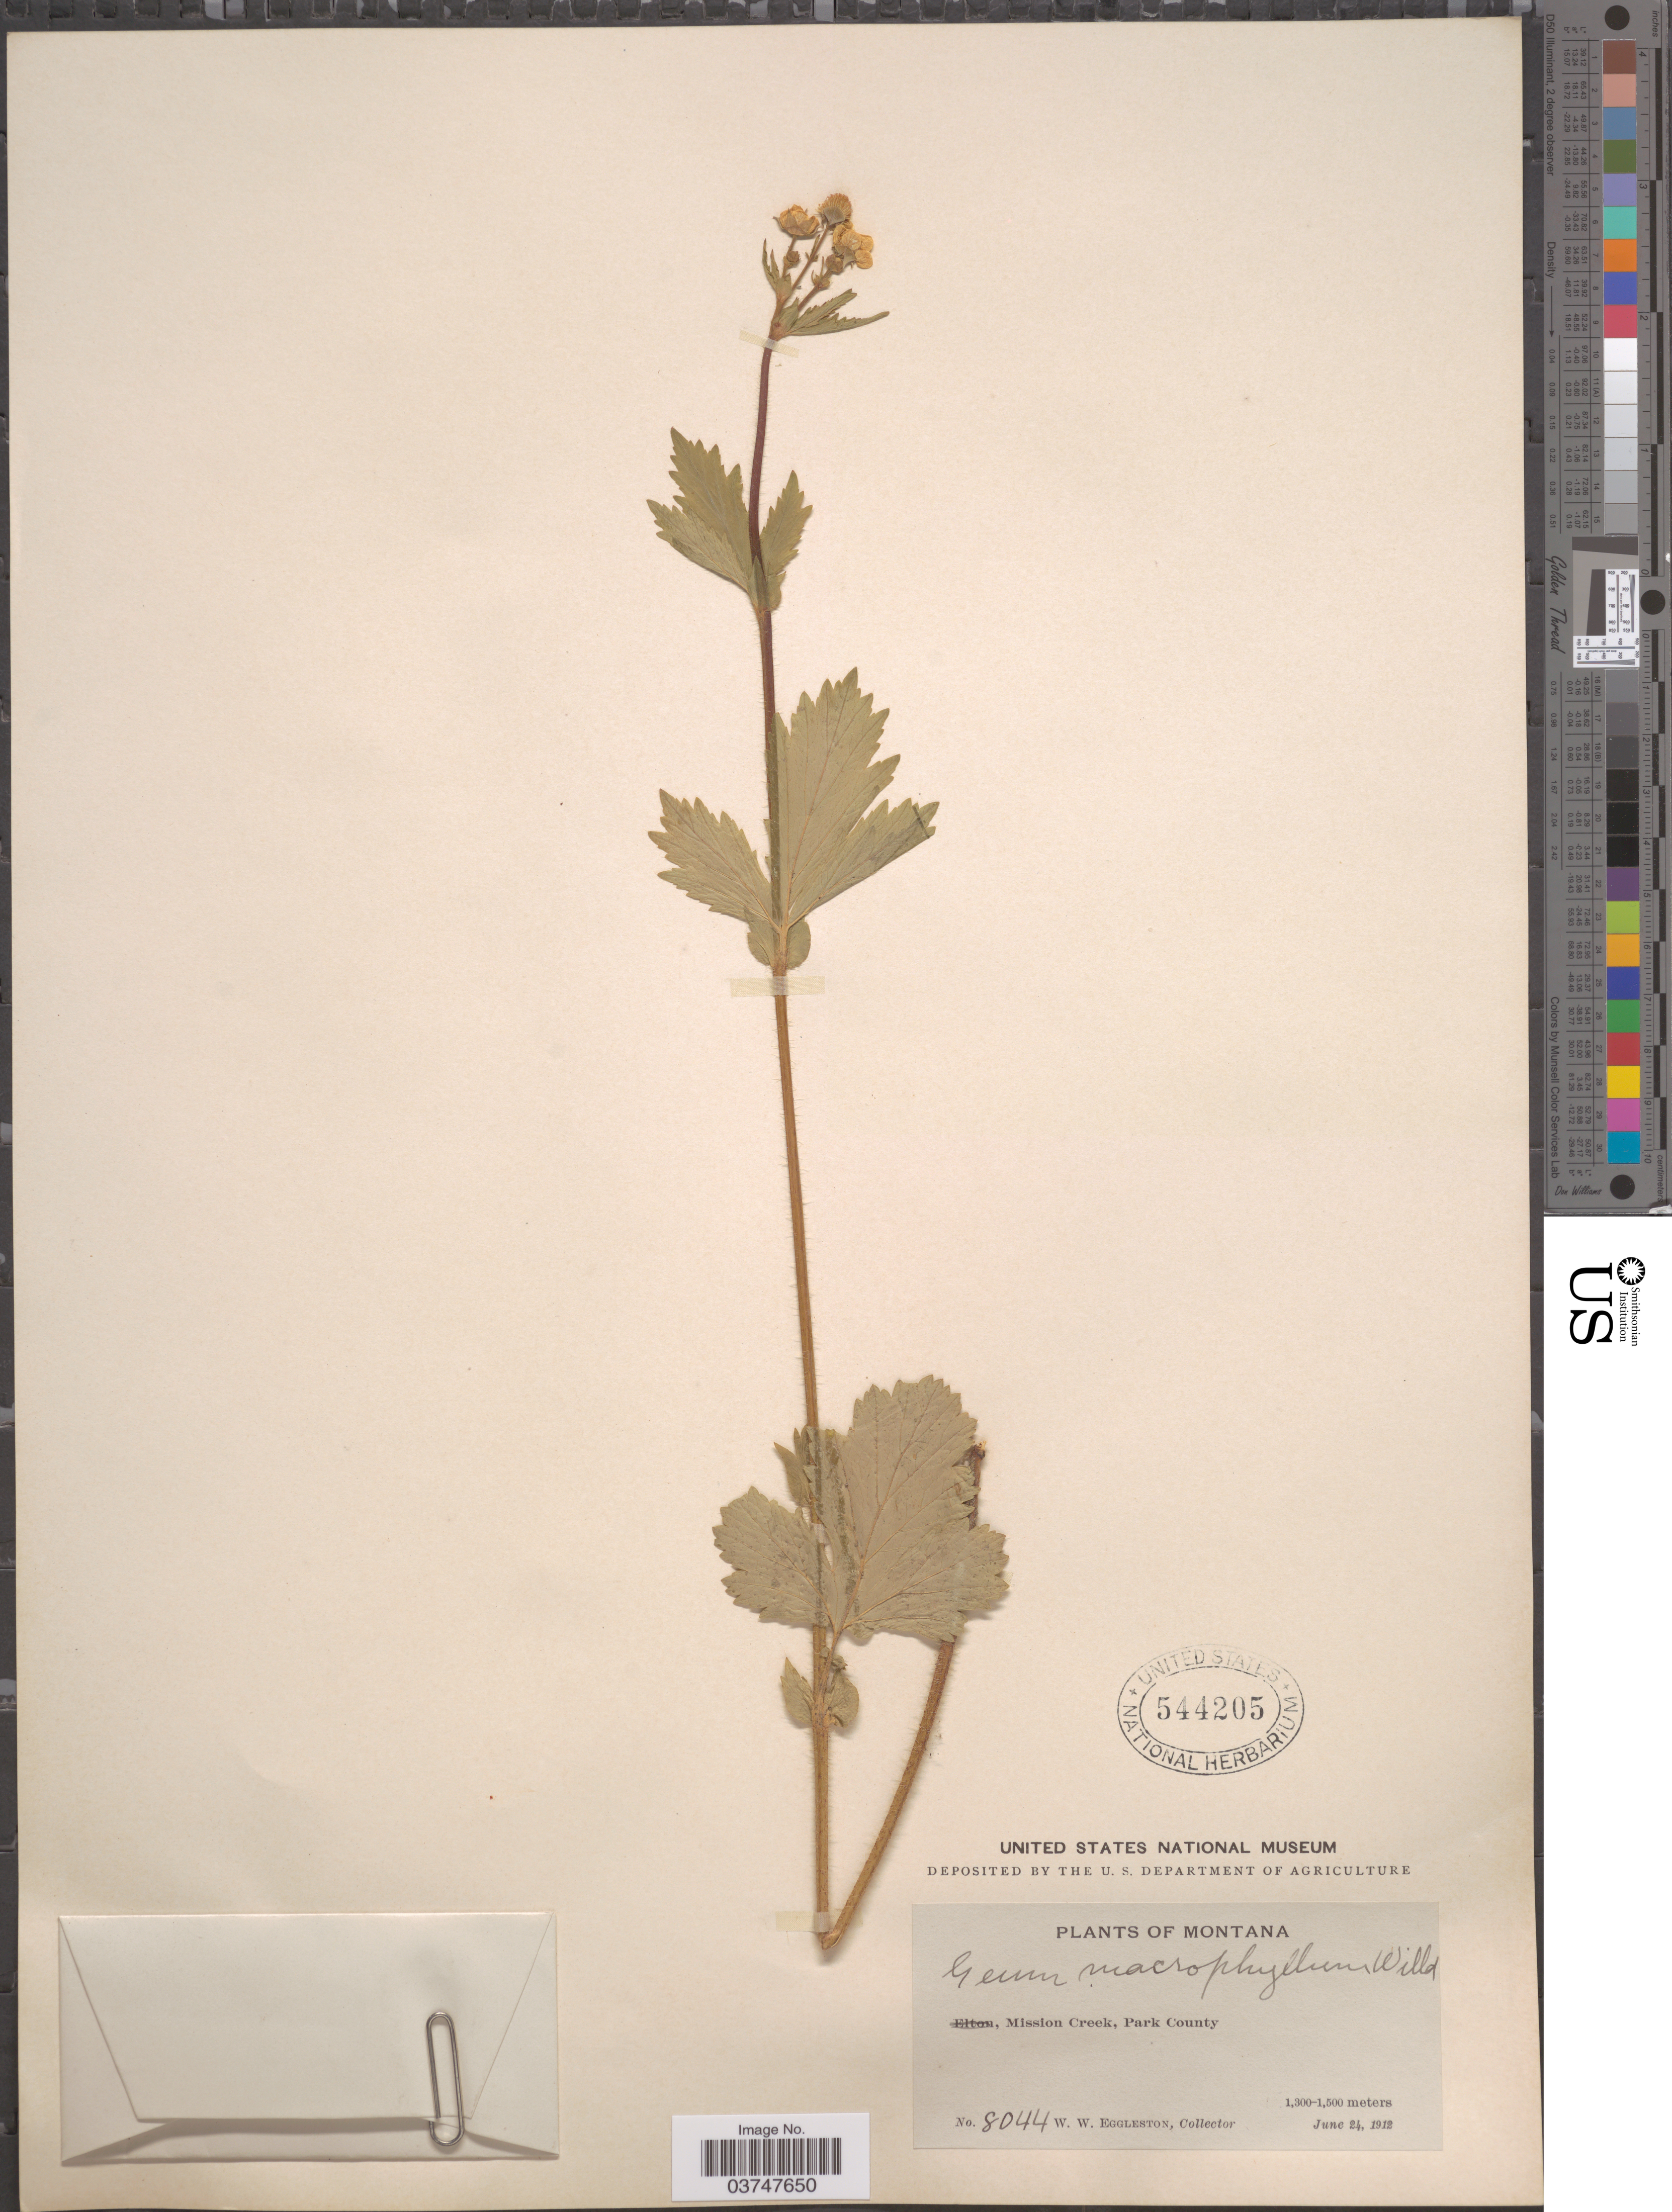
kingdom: Plantae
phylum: Tracheophyta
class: Magnoliopsida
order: Rosales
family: Rosaceae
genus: Geum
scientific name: Geum macrophyllum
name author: Willd.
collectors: W. W. Eggleston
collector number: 8044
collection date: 1912-06-24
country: United States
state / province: Montana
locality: Mission Creek, Park County.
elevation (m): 1300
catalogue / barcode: US 544205